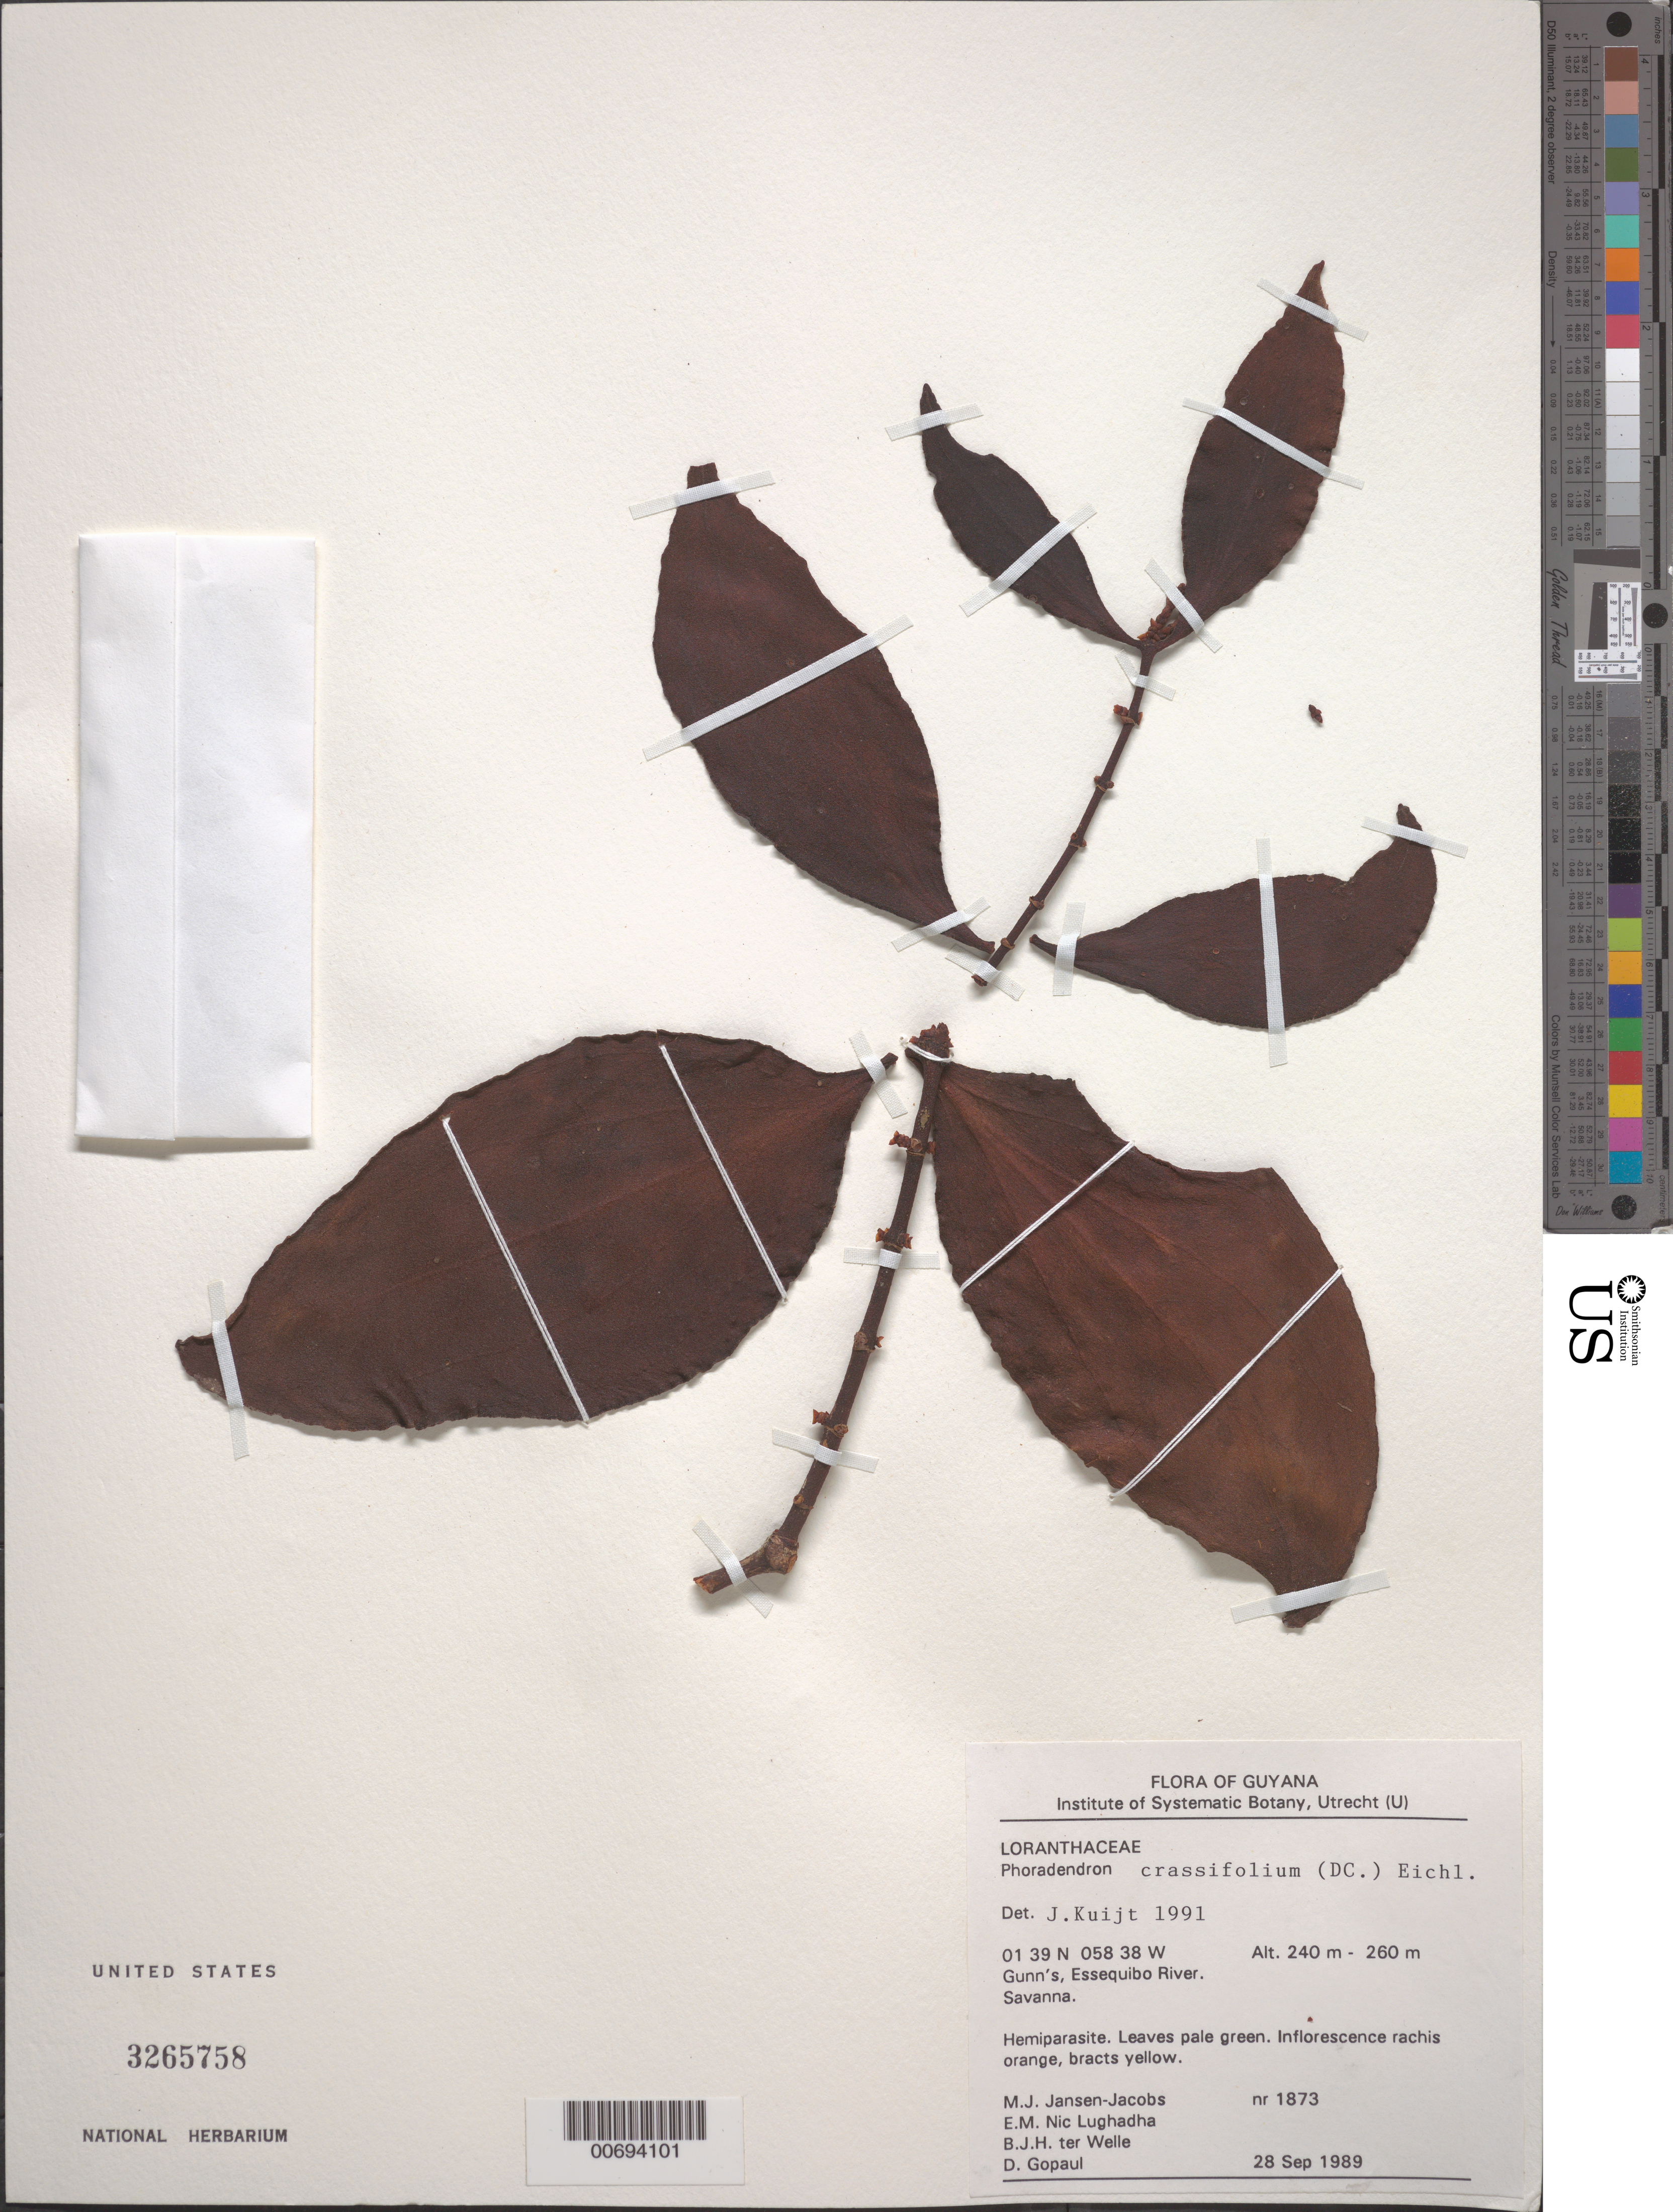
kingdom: Plantae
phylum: Tracheophyta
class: Magnoliopsida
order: Santalales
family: Viscaceae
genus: Phoradendron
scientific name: Phoradendron crassifolium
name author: (Pohl ex DC.) Eichler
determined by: Kuijt, Job, (CANADA)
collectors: M. J. Jansen-Jacobs, E. Nic Lughadha, B. Welle & D. Gopaul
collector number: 1873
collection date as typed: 28-Sep-89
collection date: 1989-09-28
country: Guyana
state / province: U. Takutu-U. Essequibo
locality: Gunn's, Essequibo River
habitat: Savanna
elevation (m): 240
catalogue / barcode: US 3265758